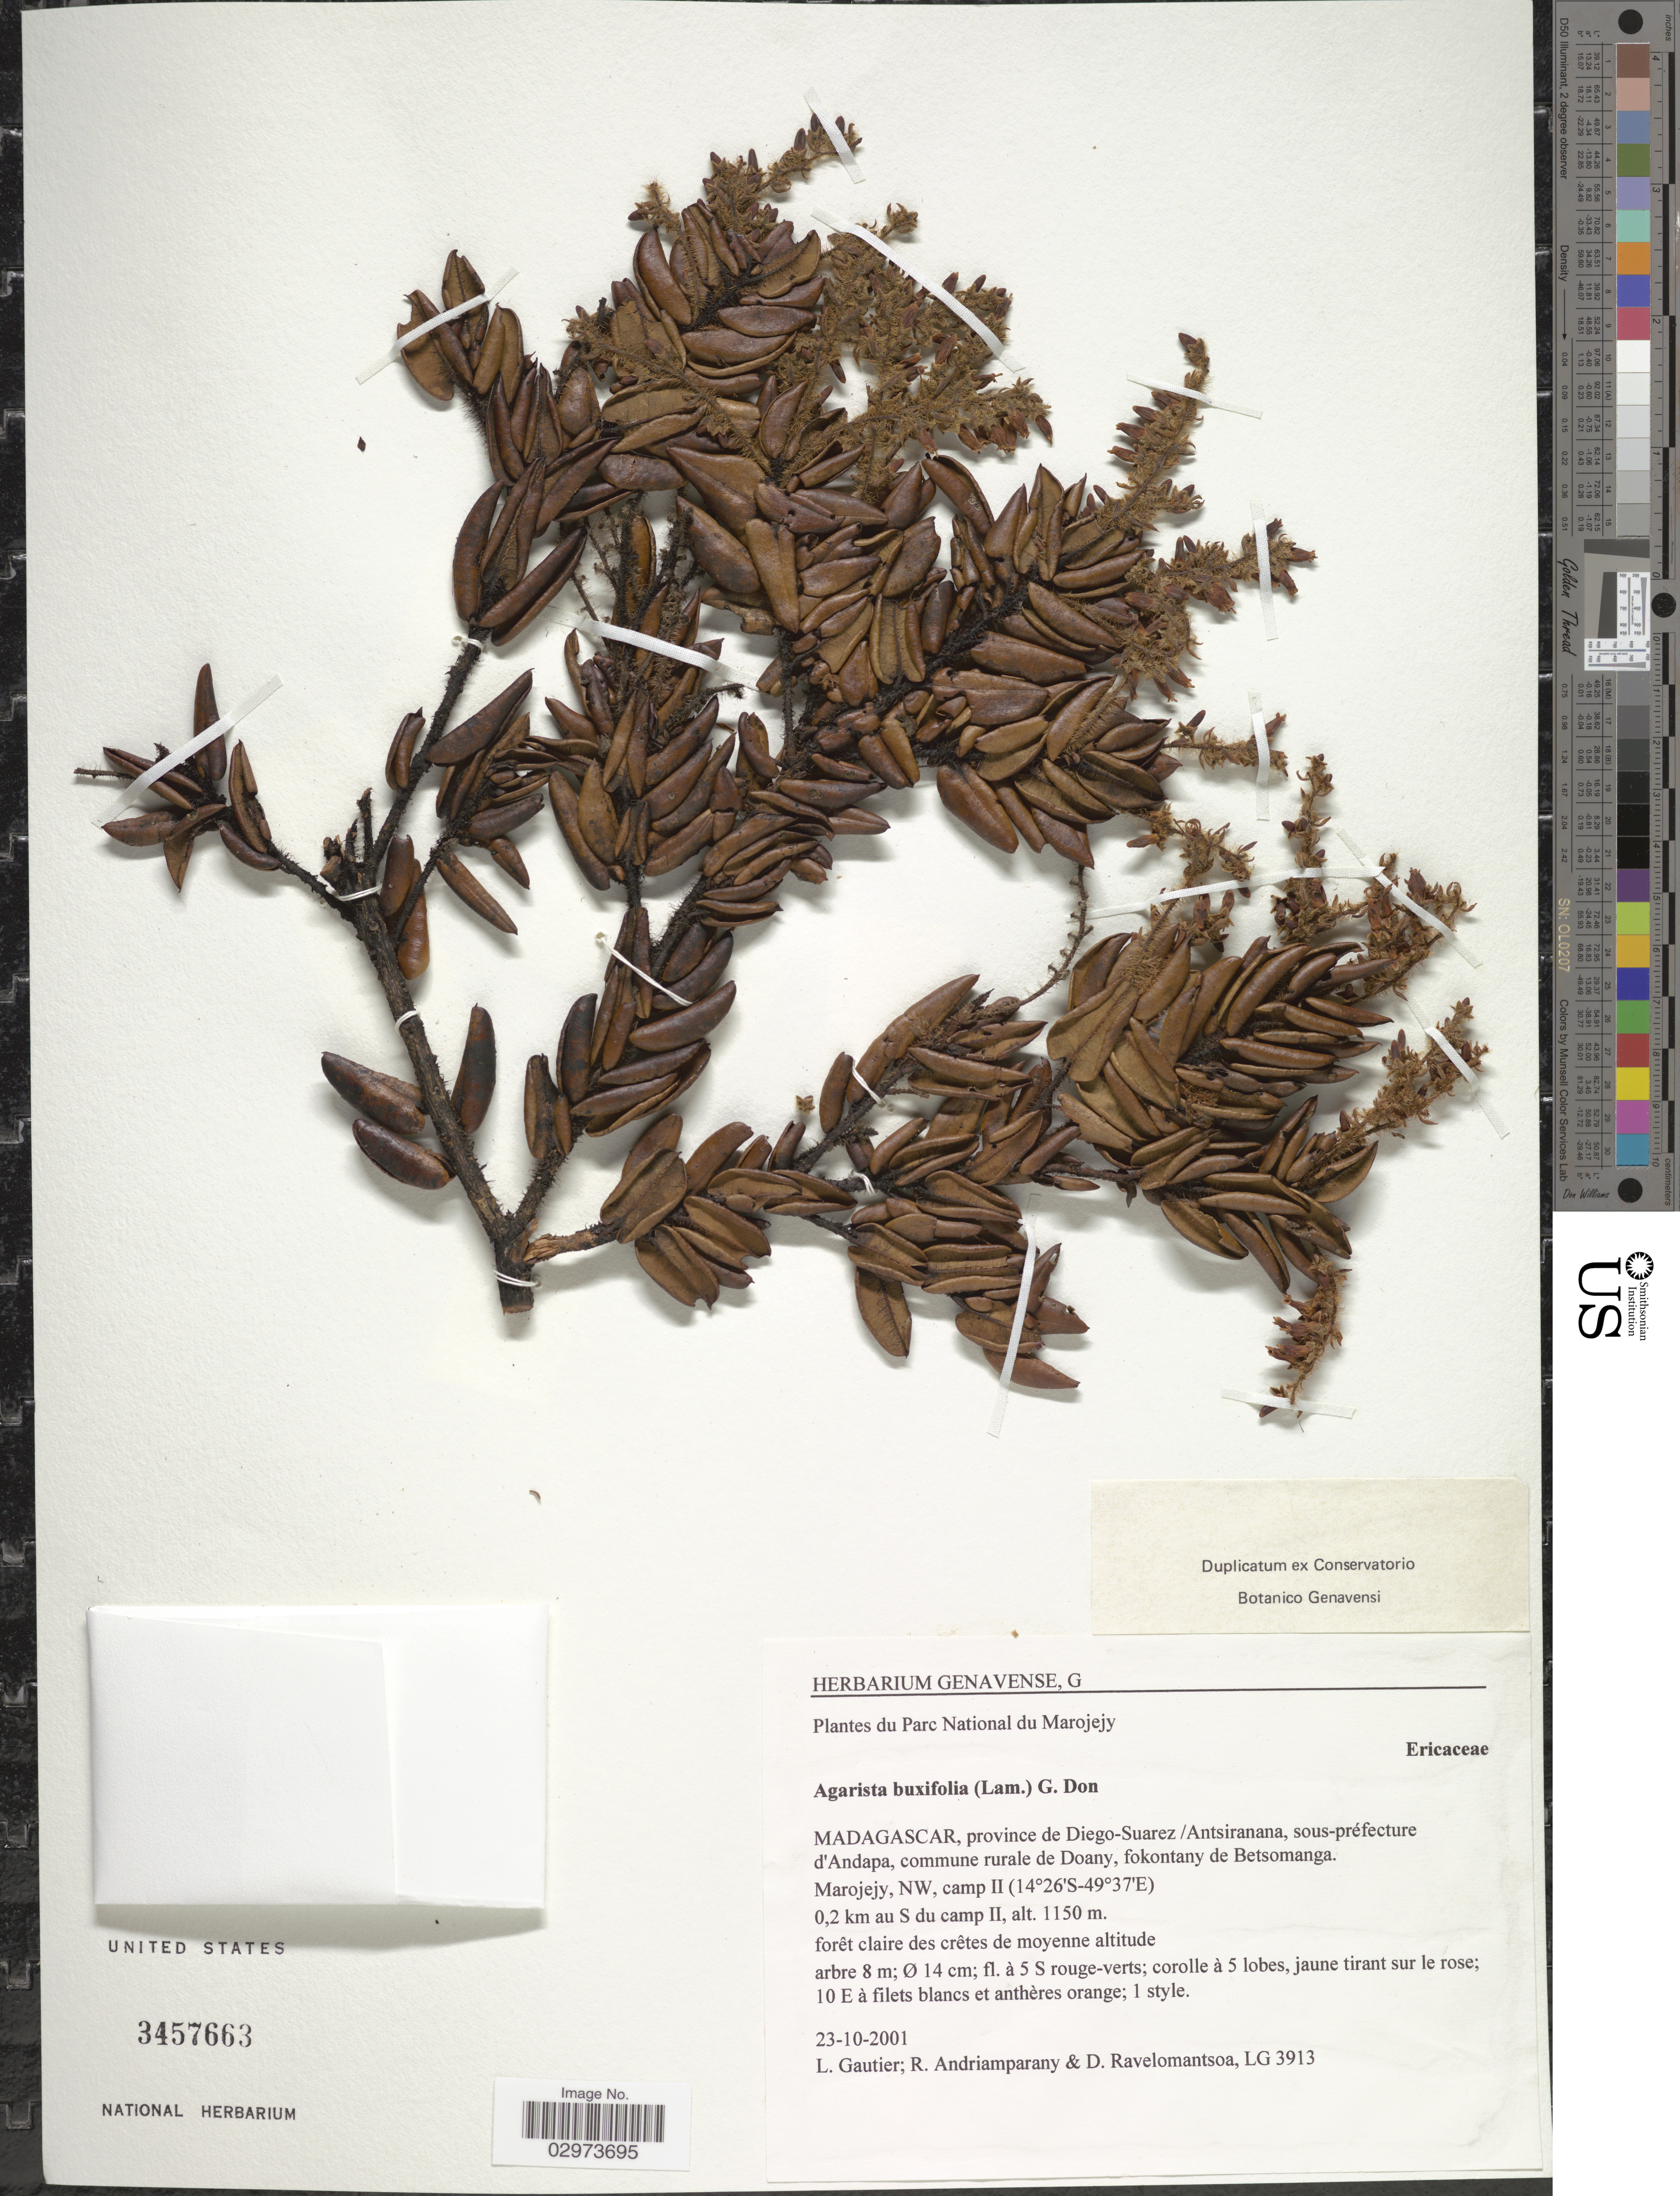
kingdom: Plantae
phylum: Tracheophyta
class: Magnoliopsida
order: Ericales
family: Ericaceae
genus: Agarista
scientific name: Agarista buxifolia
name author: (Lam.) G. Don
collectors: L. Gautier, R. Andriamparany & D. Ravelomantsoa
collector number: LG 3913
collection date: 2001-10-23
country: Madagascar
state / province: Sava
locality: Parc National du Marojejy. Province de Diego Suarez/Antsiranana, sous-préfecture d'Andapa, commune rurale de Doany, fokontany de Betsomanga. Marojejy, NW, camp II. 0,2 km au S du camp II.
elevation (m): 1150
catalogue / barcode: US 3457663